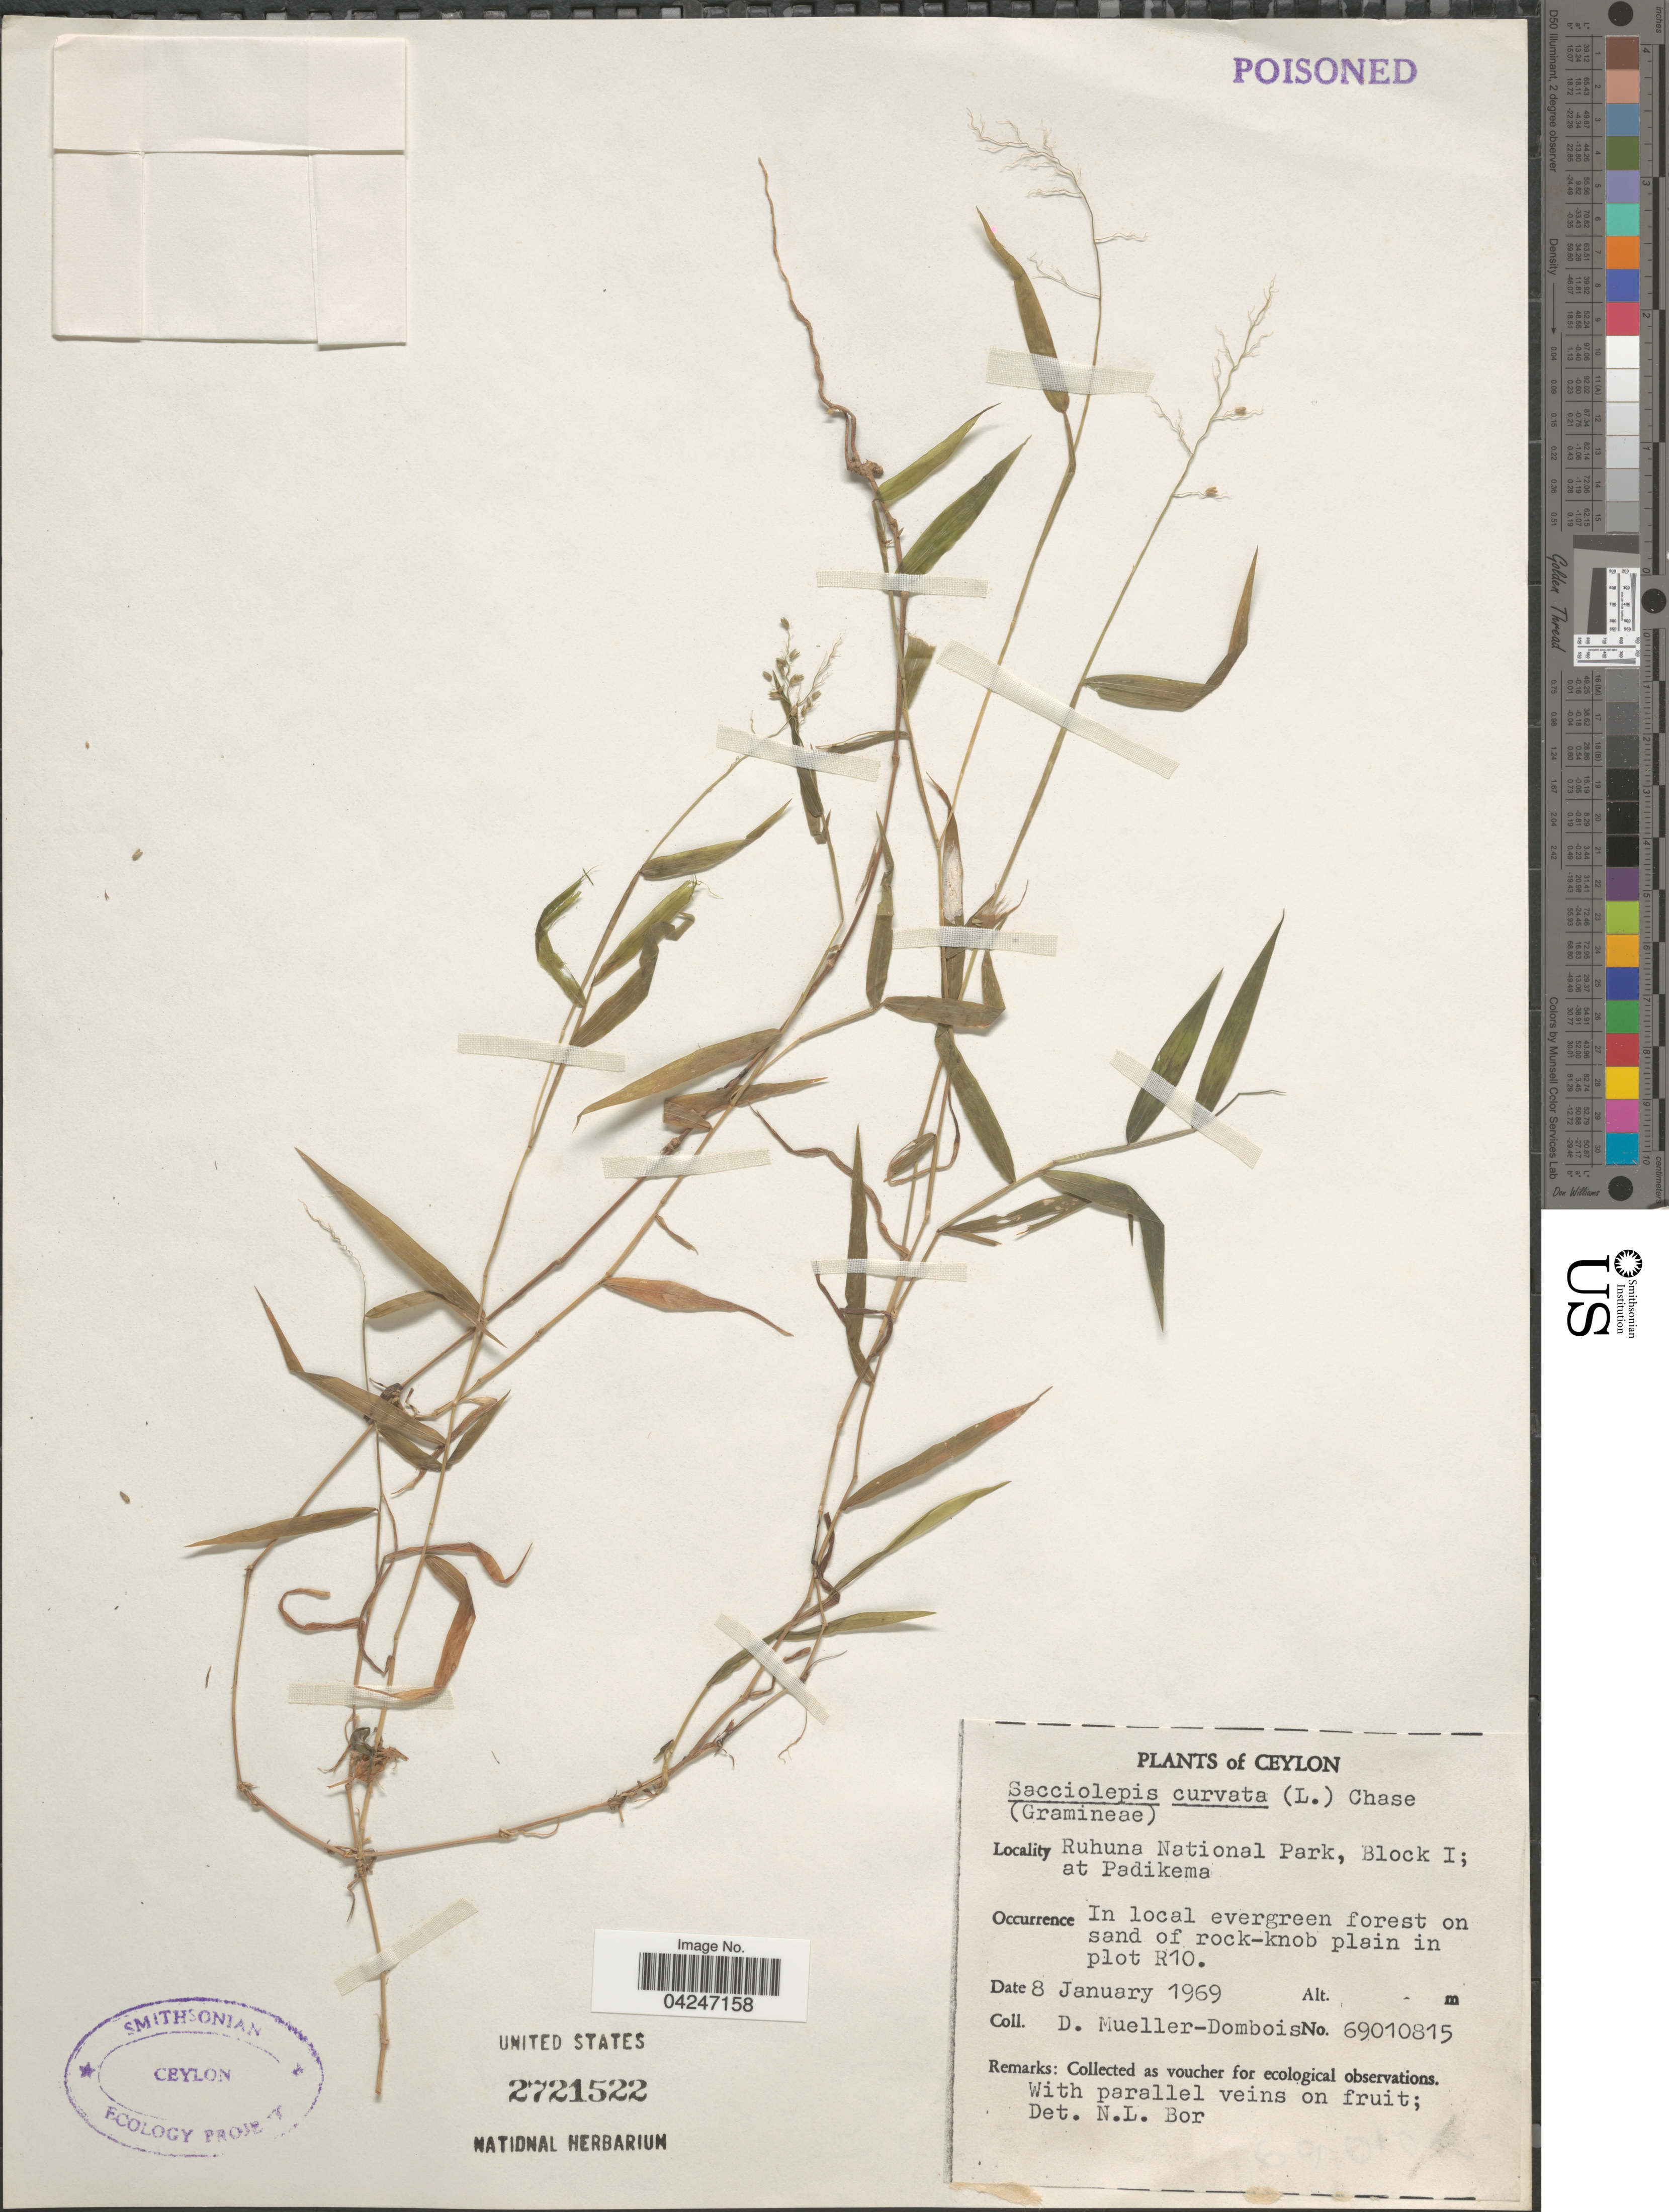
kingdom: Plantae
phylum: Tracheophyta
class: Liliopsida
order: Poales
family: Poaceae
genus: Sacciolepis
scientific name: Sacciolepis curvata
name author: (L.) Chase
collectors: D. Mueller-Dombois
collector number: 69010815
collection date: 1969-01-08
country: Sri Lanka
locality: Ceylon. Ruhuna National Park, Block I; at Padikema. In local evergreen forest on sand of rock-knob plain in plot R10.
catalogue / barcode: US 2721522